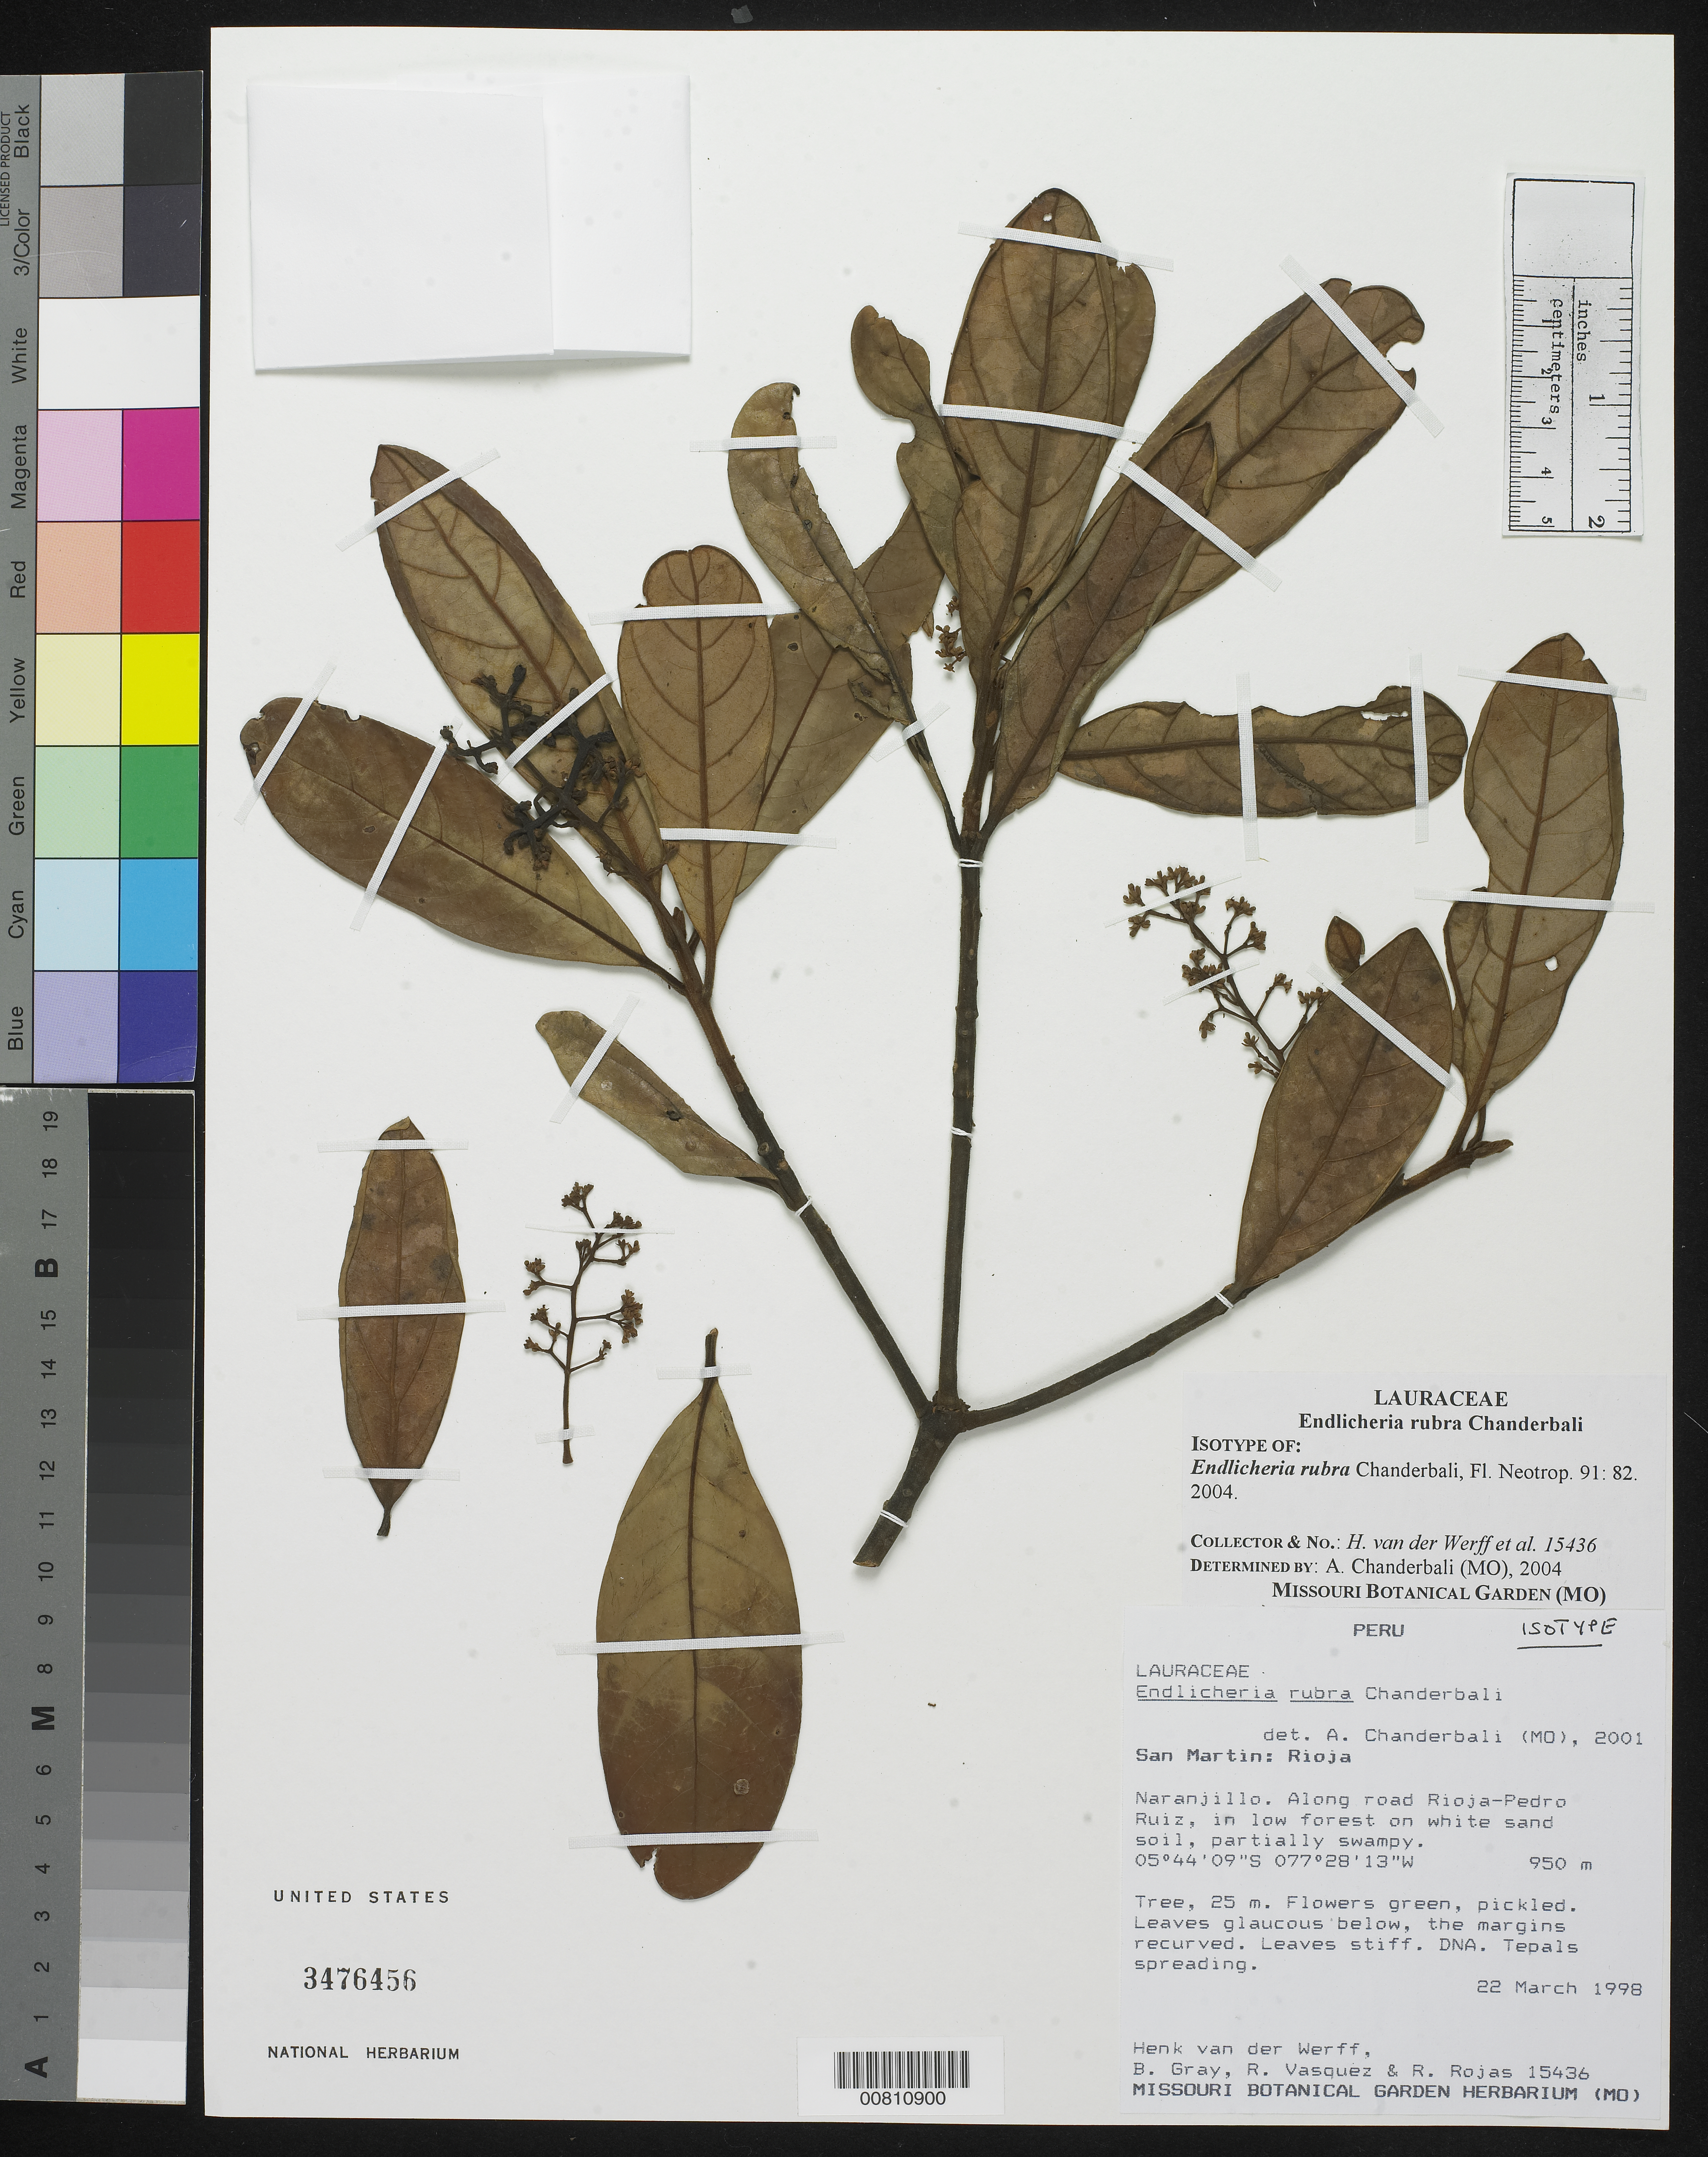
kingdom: Plantae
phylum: Tracheophyta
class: Magnoliopsida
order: Laurales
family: Lauraceae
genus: Endlicheria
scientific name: Endlicheria rubra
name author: Chanderb.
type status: Isotype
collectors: H. van der Werff, B. Gray, R. Vasquez & R. Rojas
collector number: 15436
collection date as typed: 22 Mar 1998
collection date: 1998-03-22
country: Peru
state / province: San Martín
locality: San Martin: Rioja. Naranjillo. Along road Rioja-Pedro Ruiz.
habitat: In low forest on white sand soil, partially swampy.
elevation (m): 950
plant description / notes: Holotype at MO.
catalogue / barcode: US 3476456